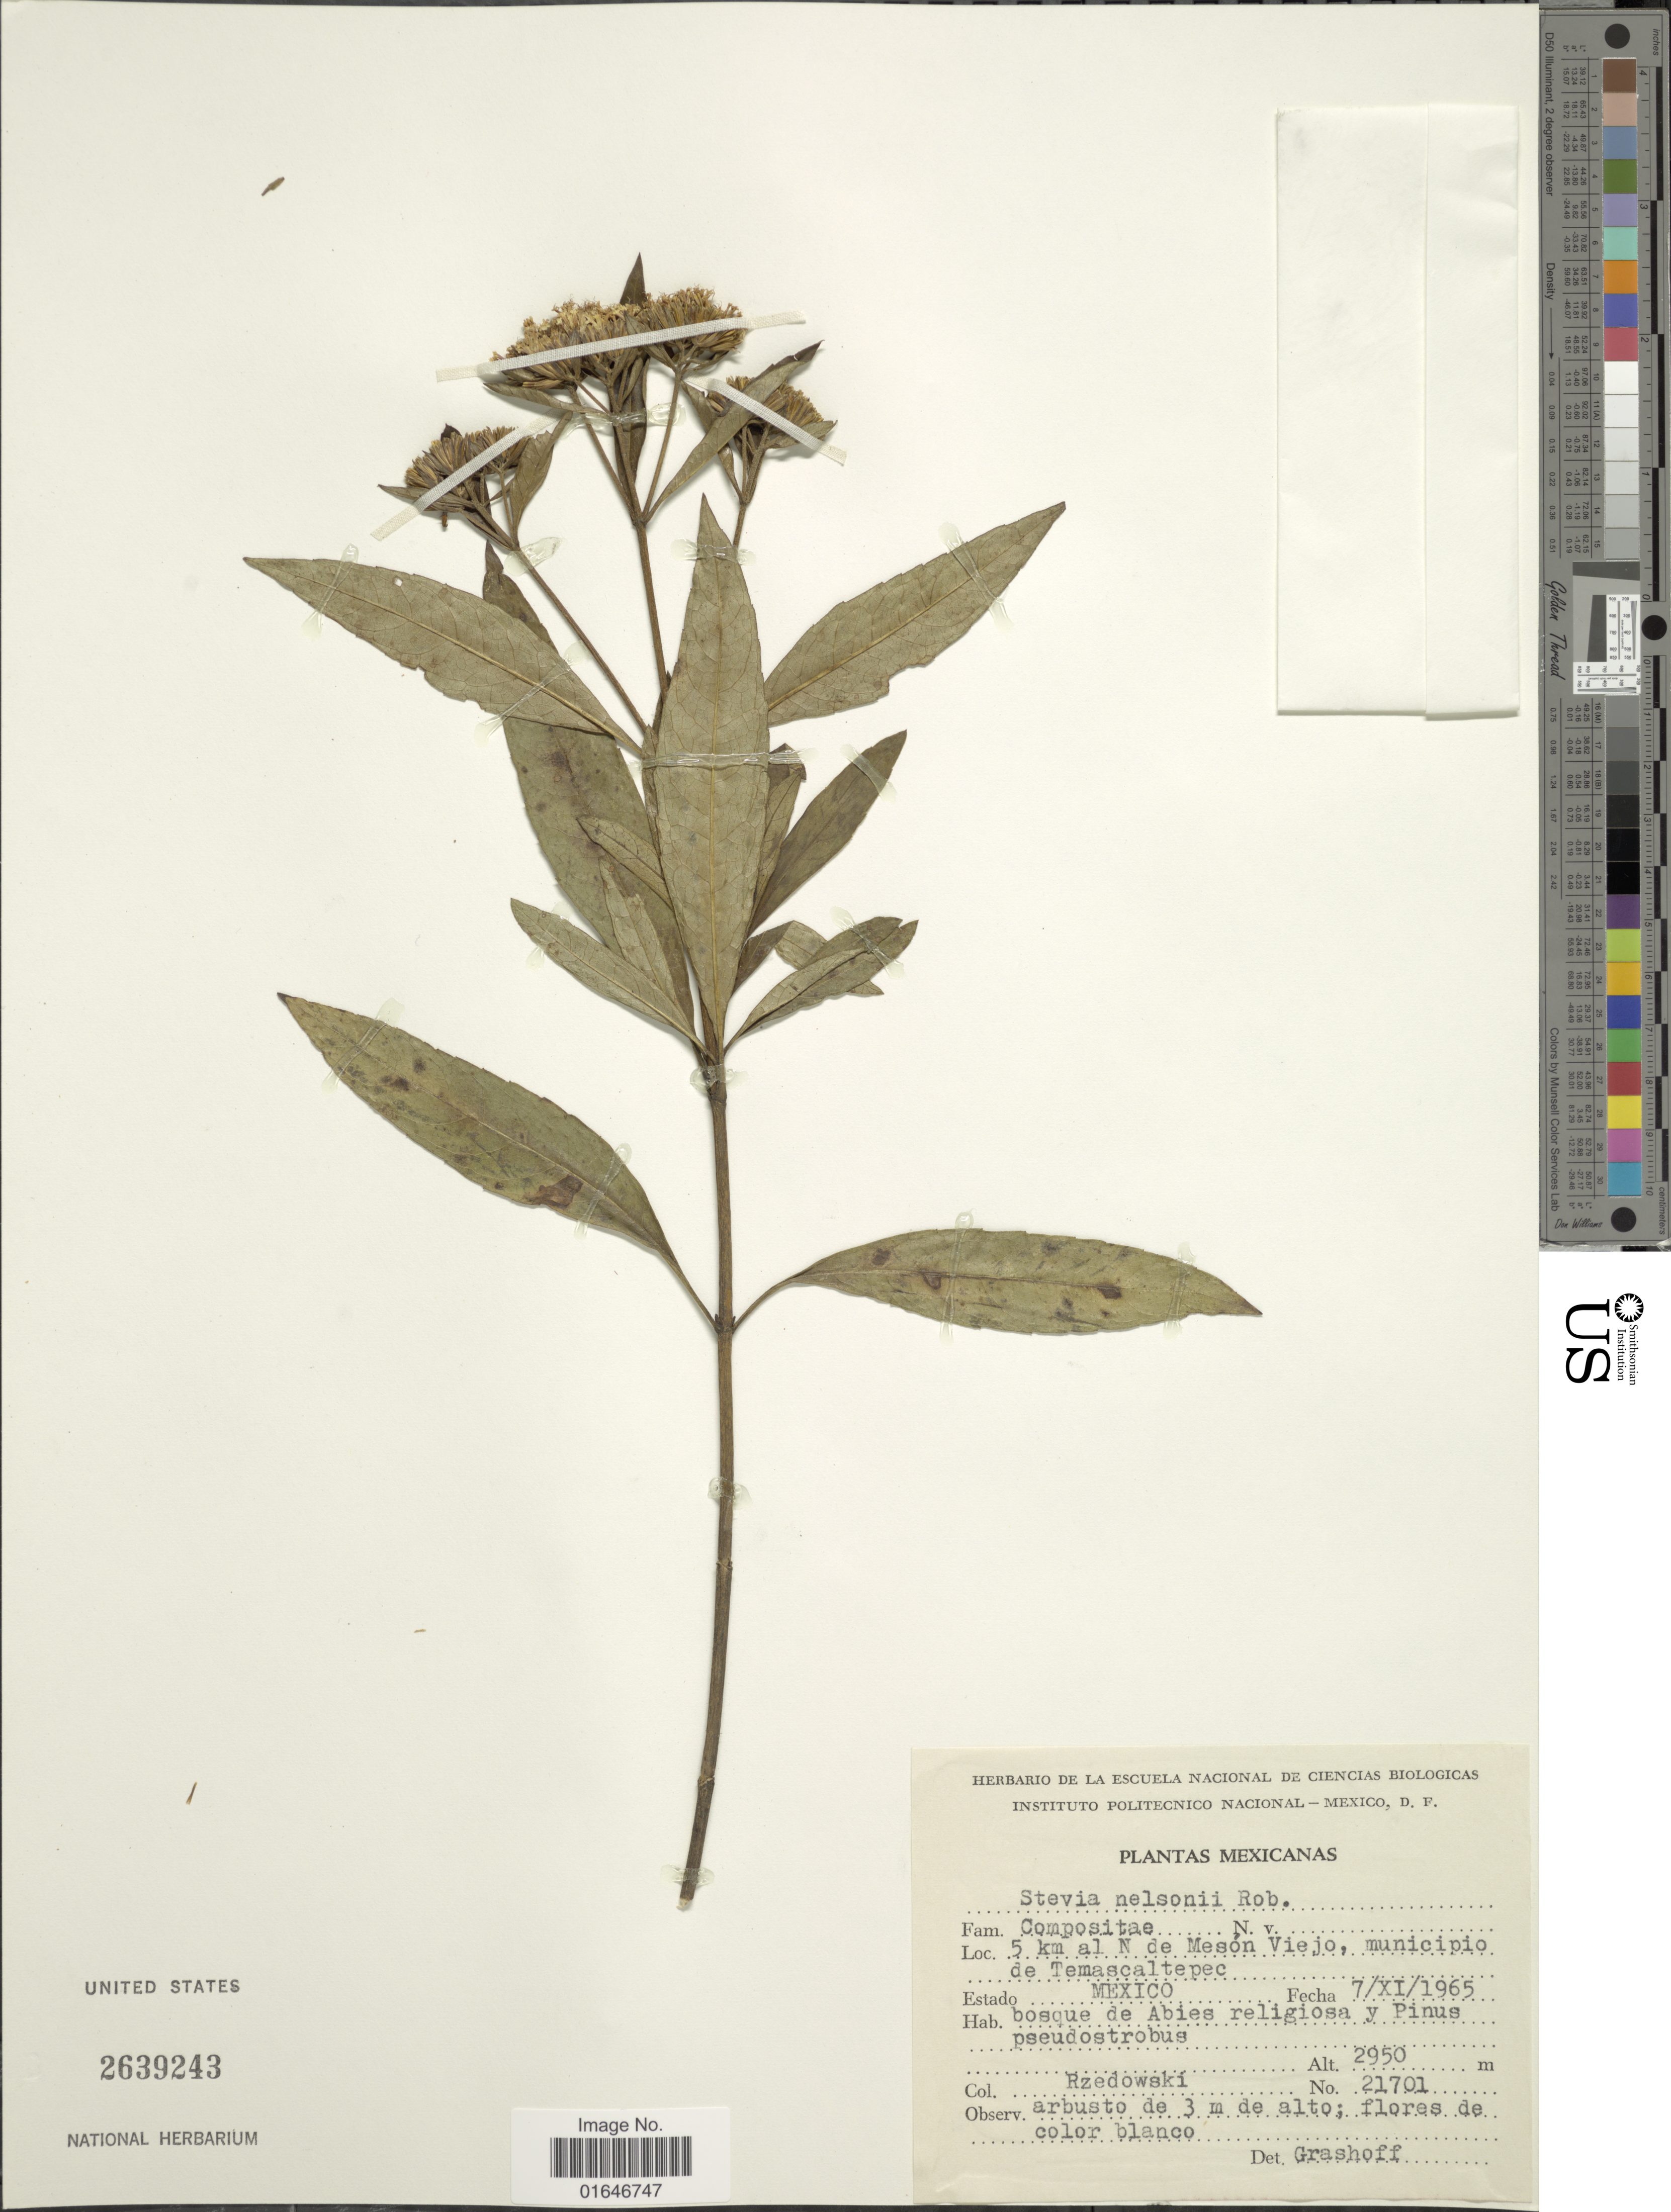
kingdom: Plantae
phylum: Tracheophyta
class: Magnoliopsida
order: Asterales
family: Asteraceae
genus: Stevia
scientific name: Stevia nelsonii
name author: B.L. Rob.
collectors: Rzedowski, --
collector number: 21701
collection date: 1965-11-07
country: Mexico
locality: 5 km al N de Mesón Viejo, municipio de Temascaltepec.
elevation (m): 2950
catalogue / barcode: US 2639243